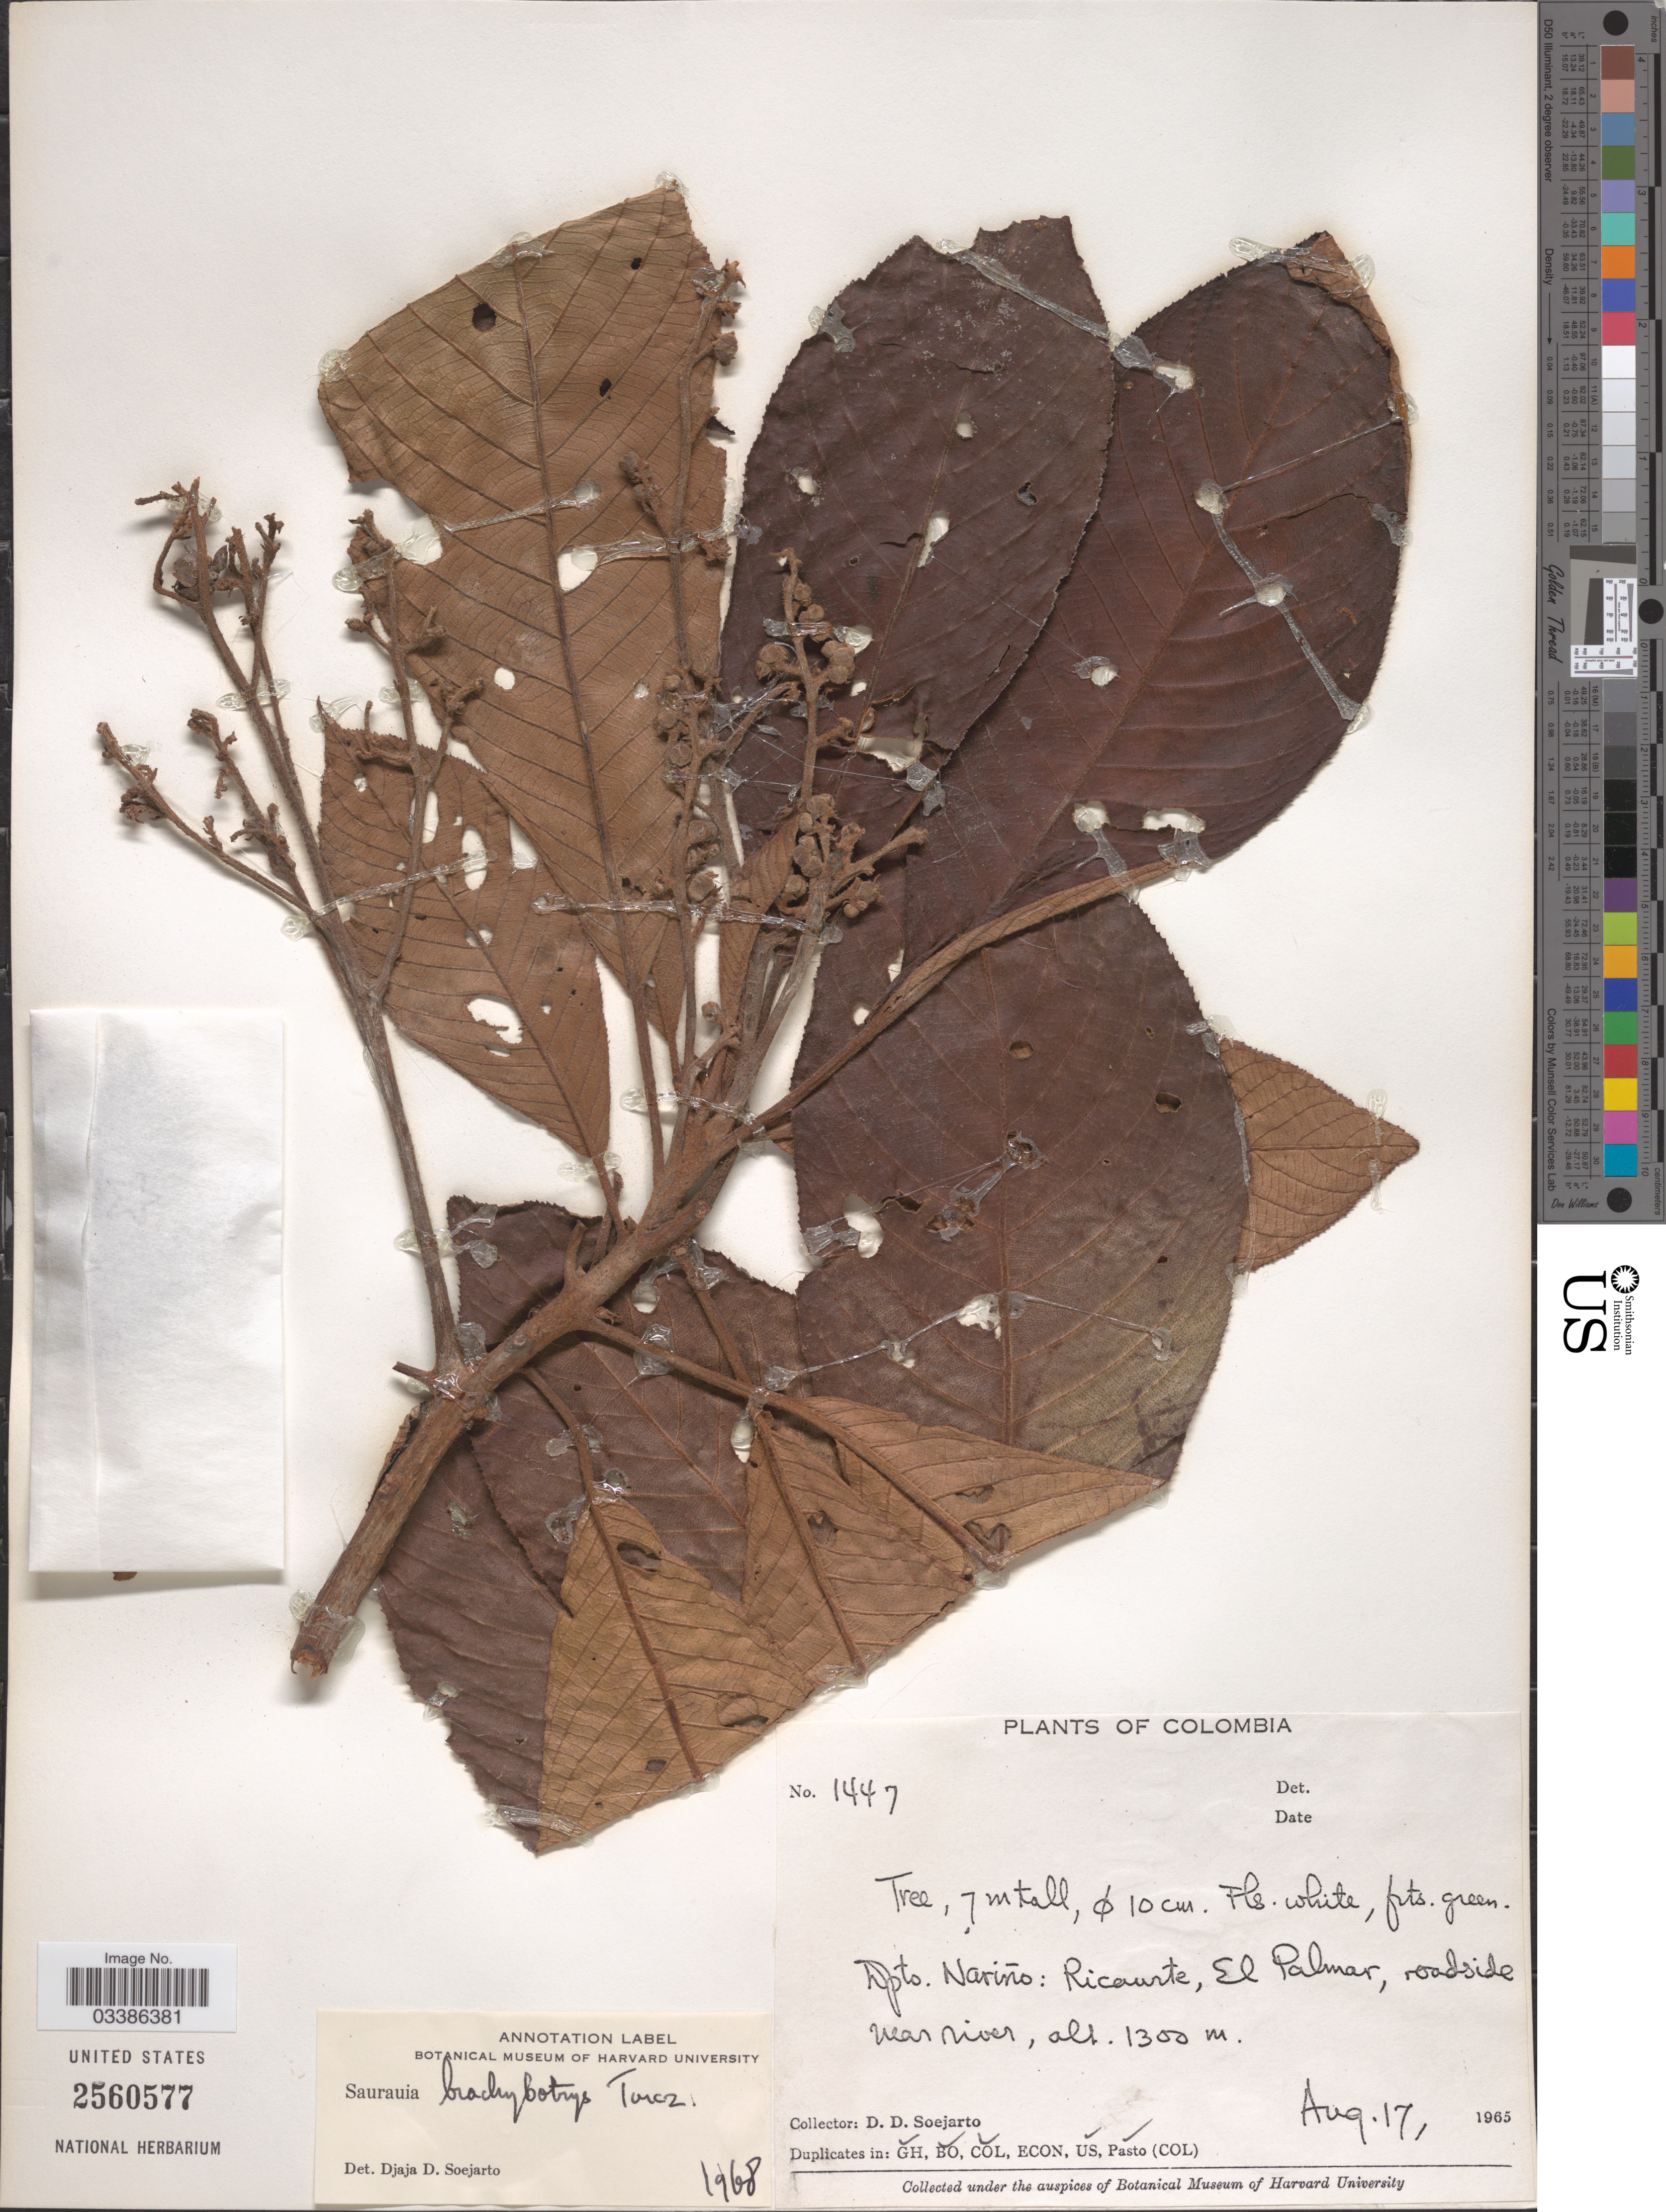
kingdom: Plantae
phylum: Tracheophyta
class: Magnoliopsida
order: Ericales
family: Actinidiaceae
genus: Saurauia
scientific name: Saurauia brachybotrys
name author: Turcz.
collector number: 1447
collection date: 1965-08-17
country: Colombia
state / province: Nariño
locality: Dpto. Nariño: Ricaurte, El Palmar, roadside near river.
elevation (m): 1300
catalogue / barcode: US 2560577